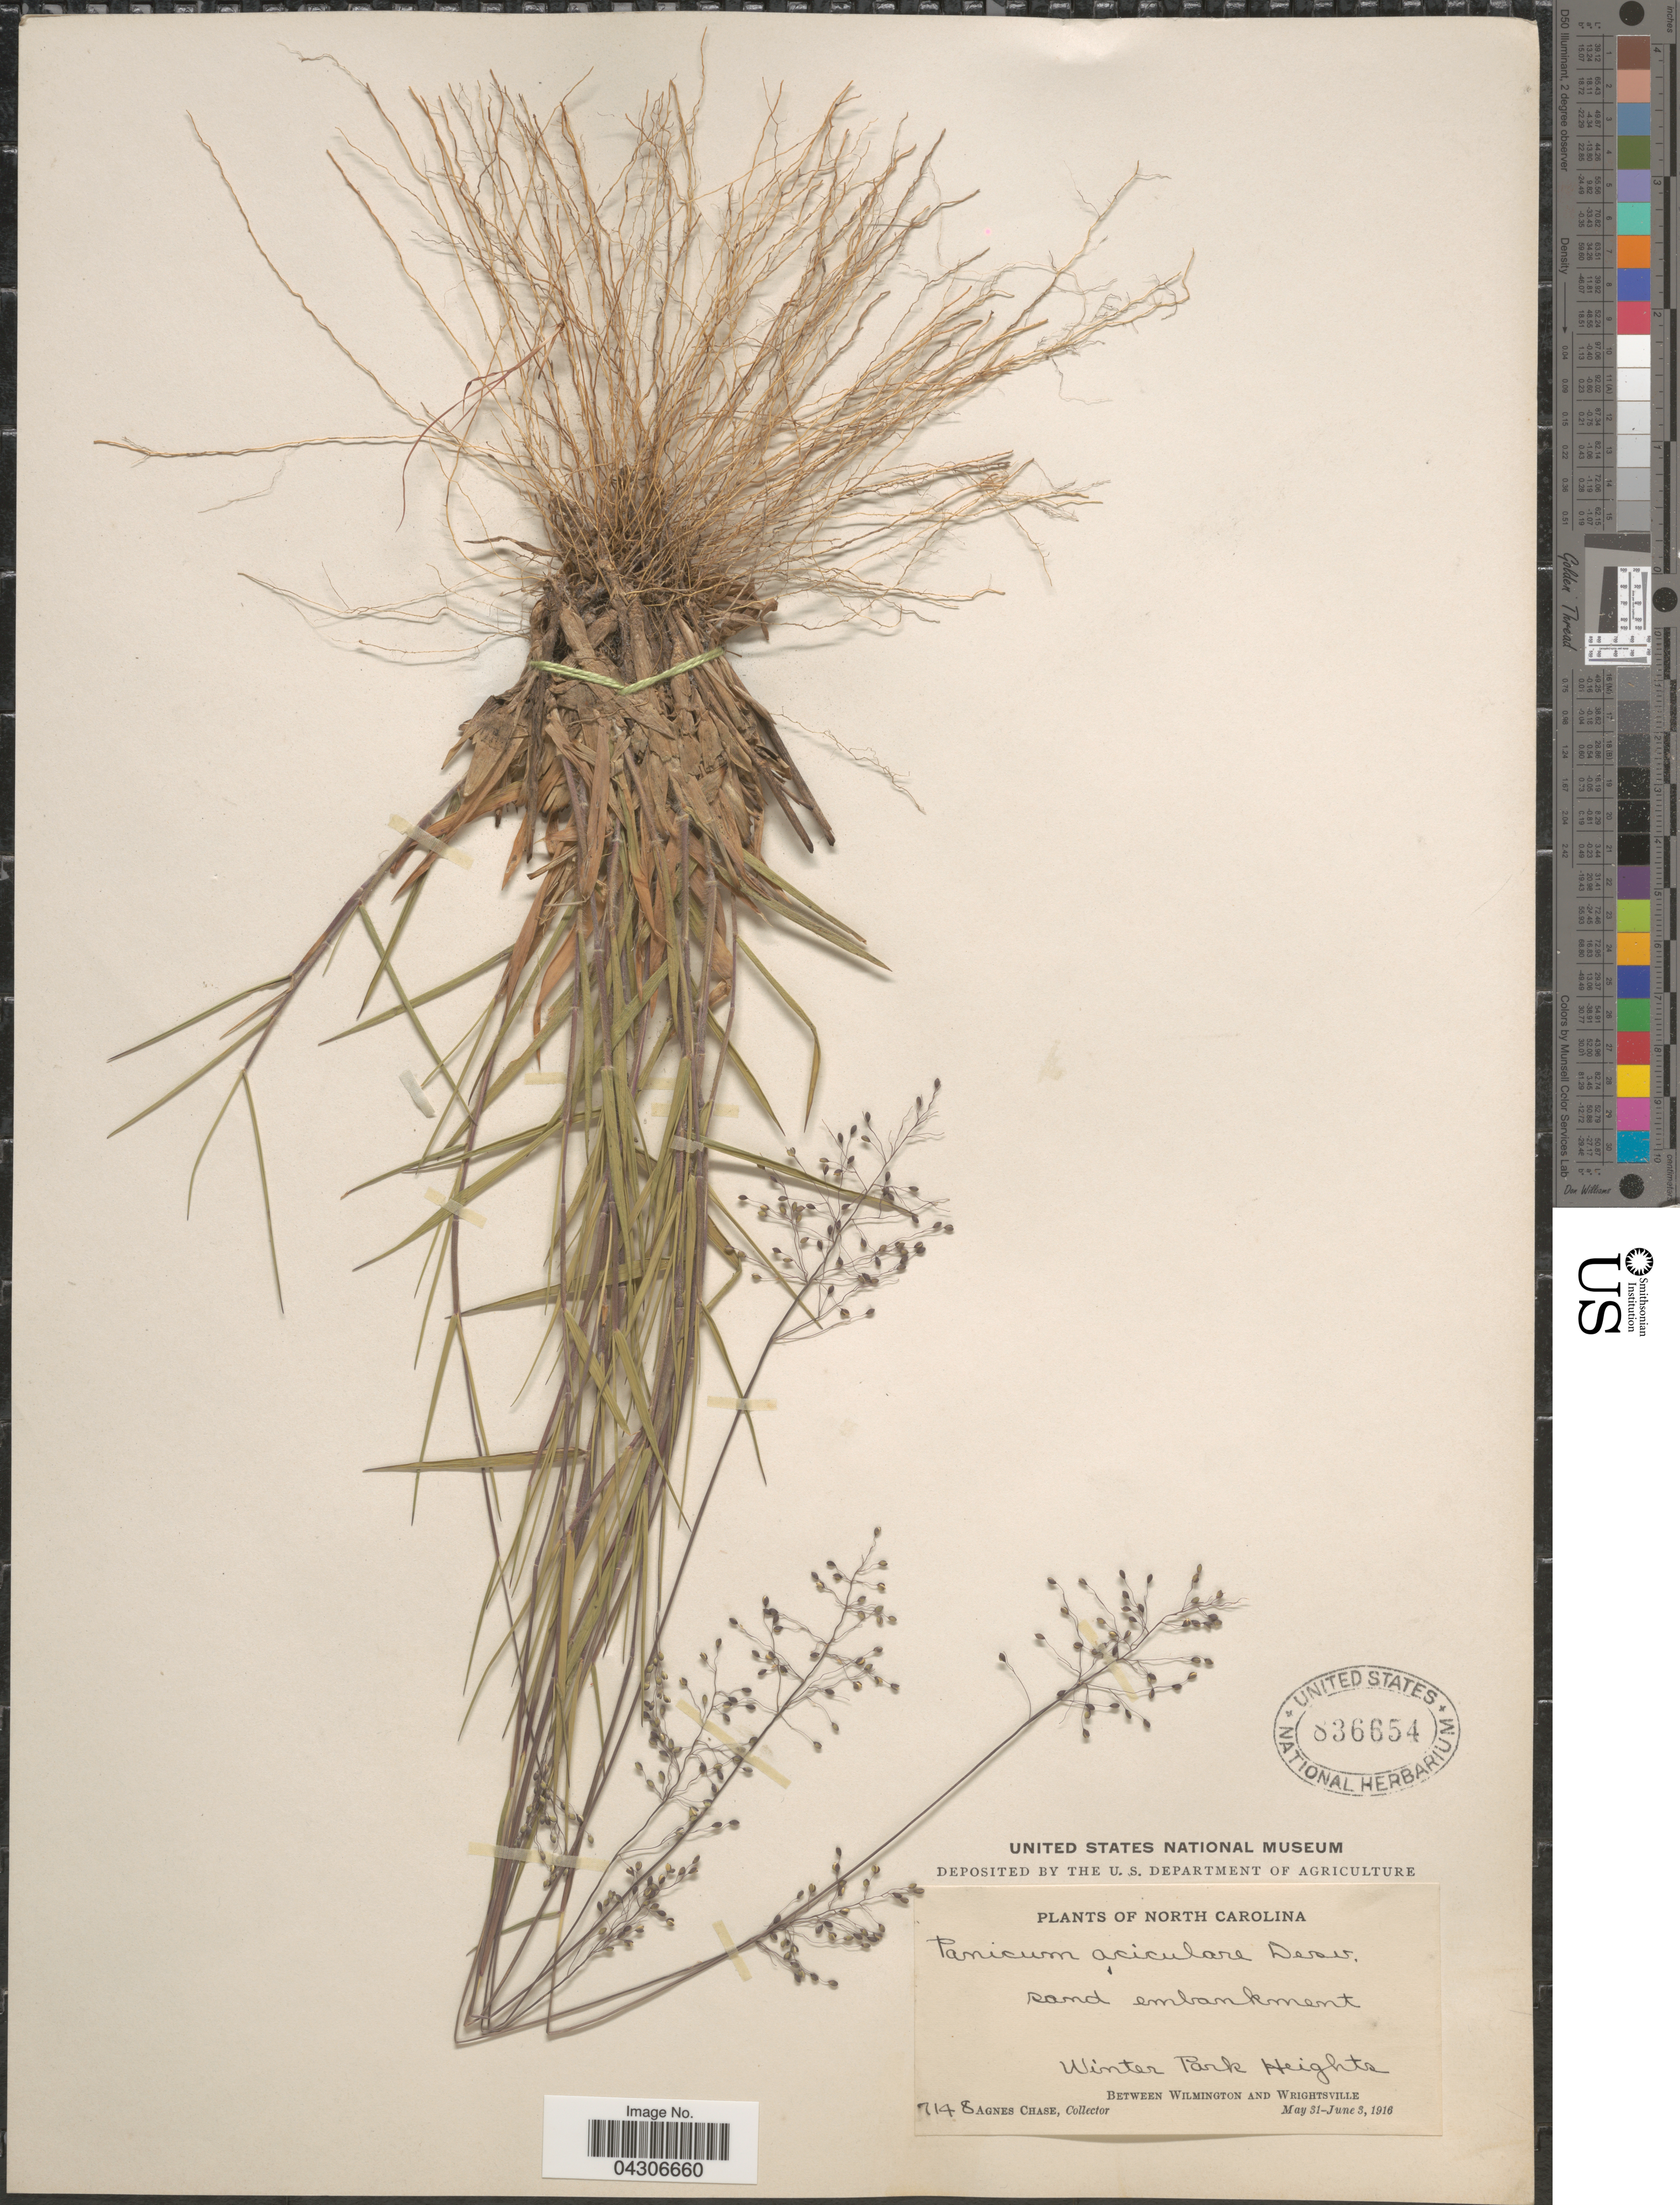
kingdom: Plantae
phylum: Tracheophyta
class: Liliopsida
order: Poales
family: Poaceae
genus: Dichanthelium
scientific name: Dichanthelium aciculare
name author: (Desv. ex Poir.) Gould & C.A. Clark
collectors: A. Chase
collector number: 7148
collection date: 1916-05-31/1916-06-03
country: United States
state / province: North Carolina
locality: Winter Park Heights. Between Wilmington And Wrightsville.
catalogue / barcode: US 836654